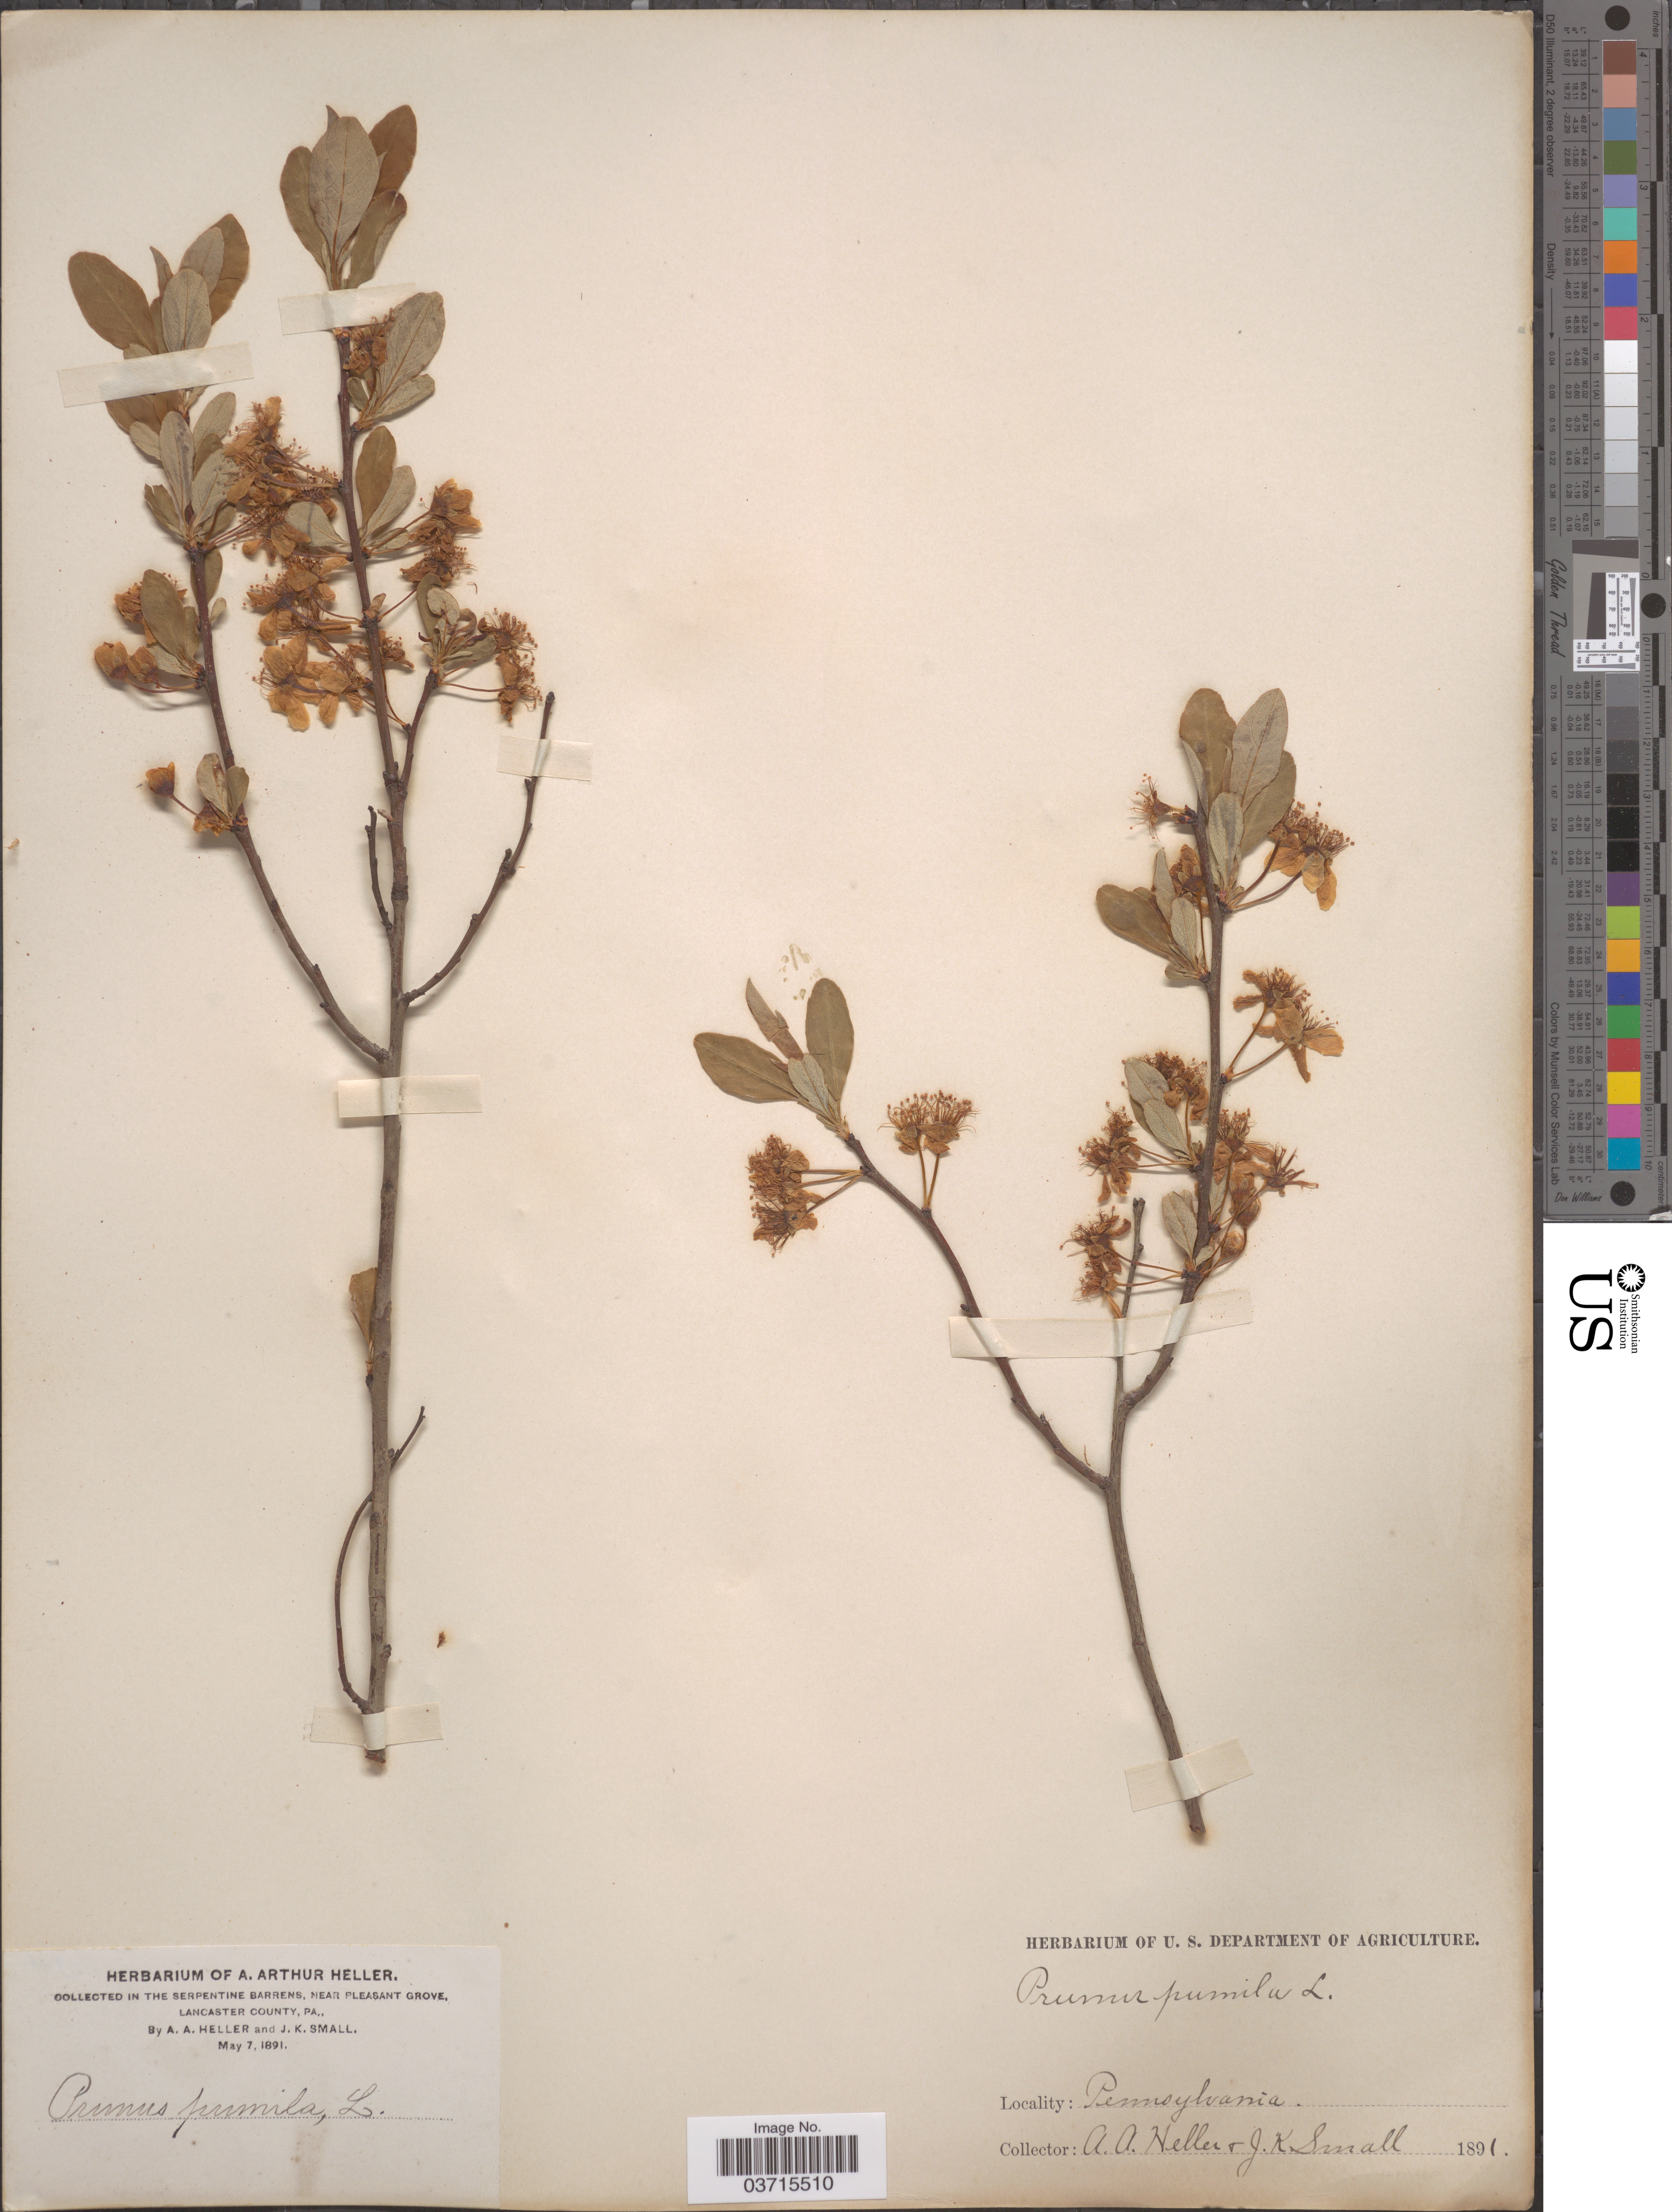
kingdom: Plantae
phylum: Tracheophyta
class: Magnoliopsida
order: Rosales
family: Rosaceae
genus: Prunus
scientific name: Prunus cuneata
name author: Raf.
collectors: A. A. Heller & J. K. Small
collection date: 1891-05-07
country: United States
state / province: Pennsylvania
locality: In the serpentine barrens, near Pleasant Grove, Lancaster County.